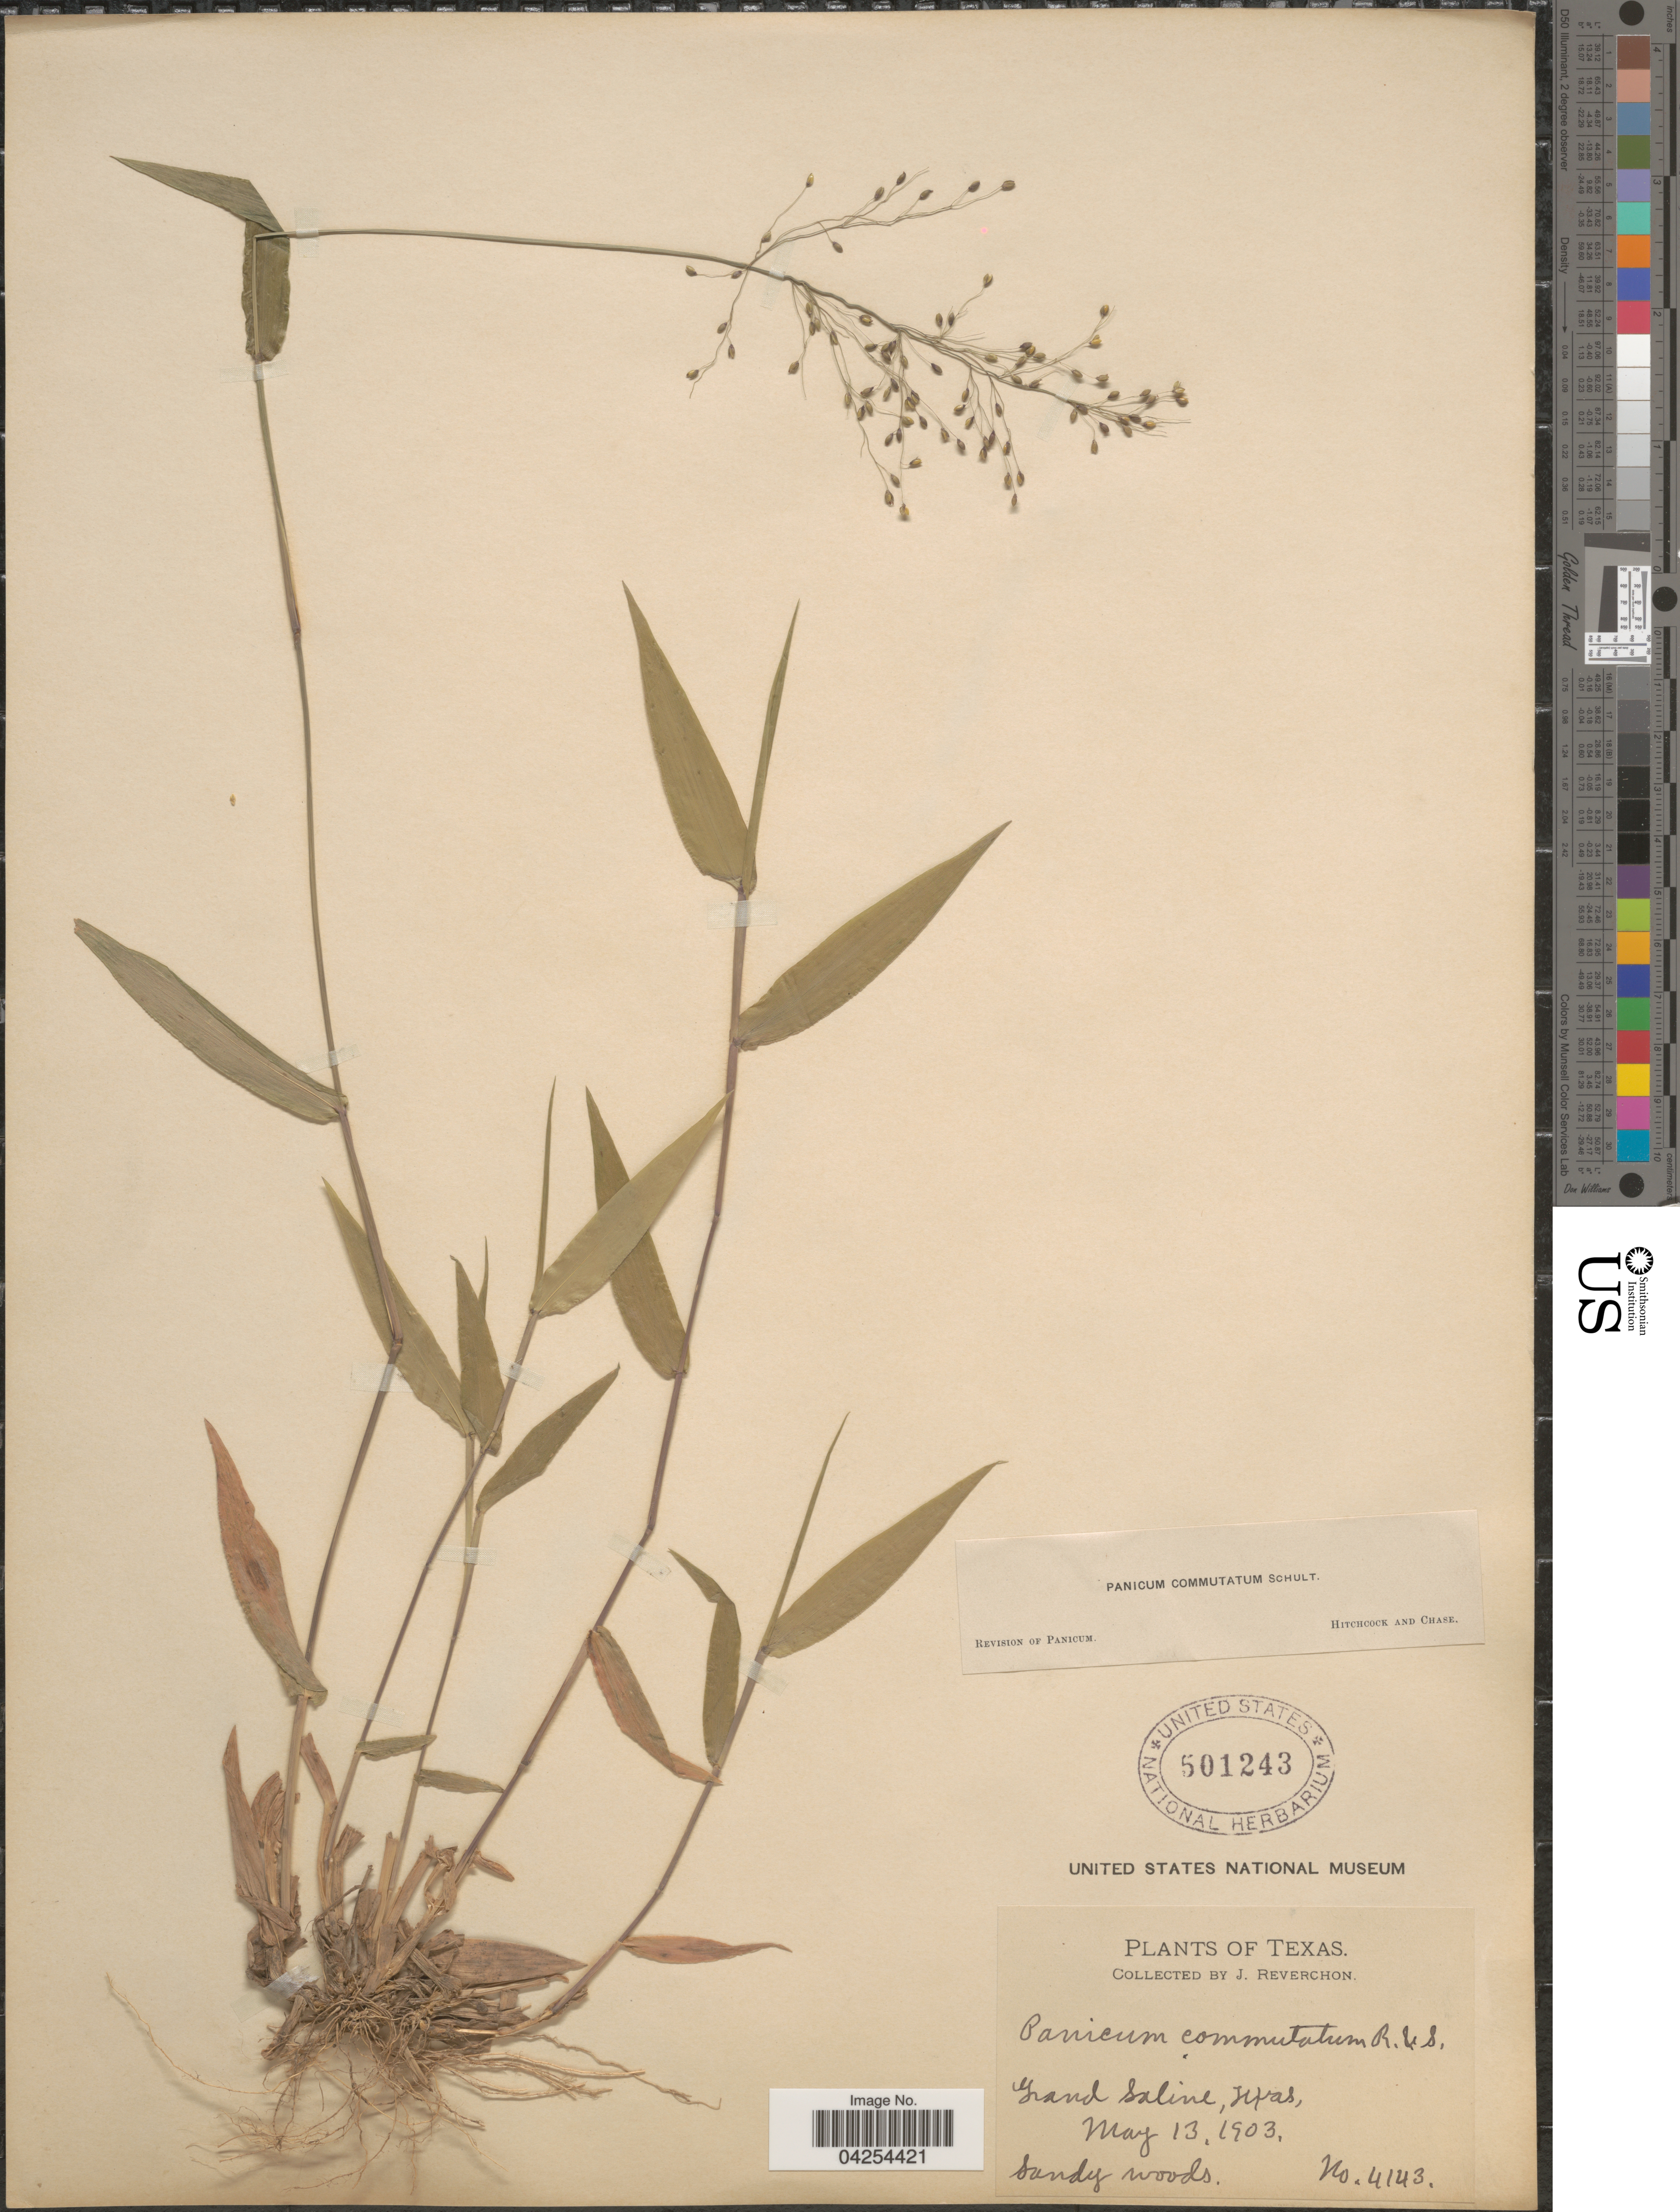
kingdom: Plantae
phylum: Tracheophyta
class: Liliopsida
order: Poales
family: Poaceae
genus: Dichanthelium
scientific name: Dichanthelium commutatum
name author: (Schult.) Gould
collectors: B. F. Bush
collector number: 4143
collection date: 1903-05-13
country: United States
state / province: Texas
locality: Grand Saline.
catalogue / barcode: US 501243